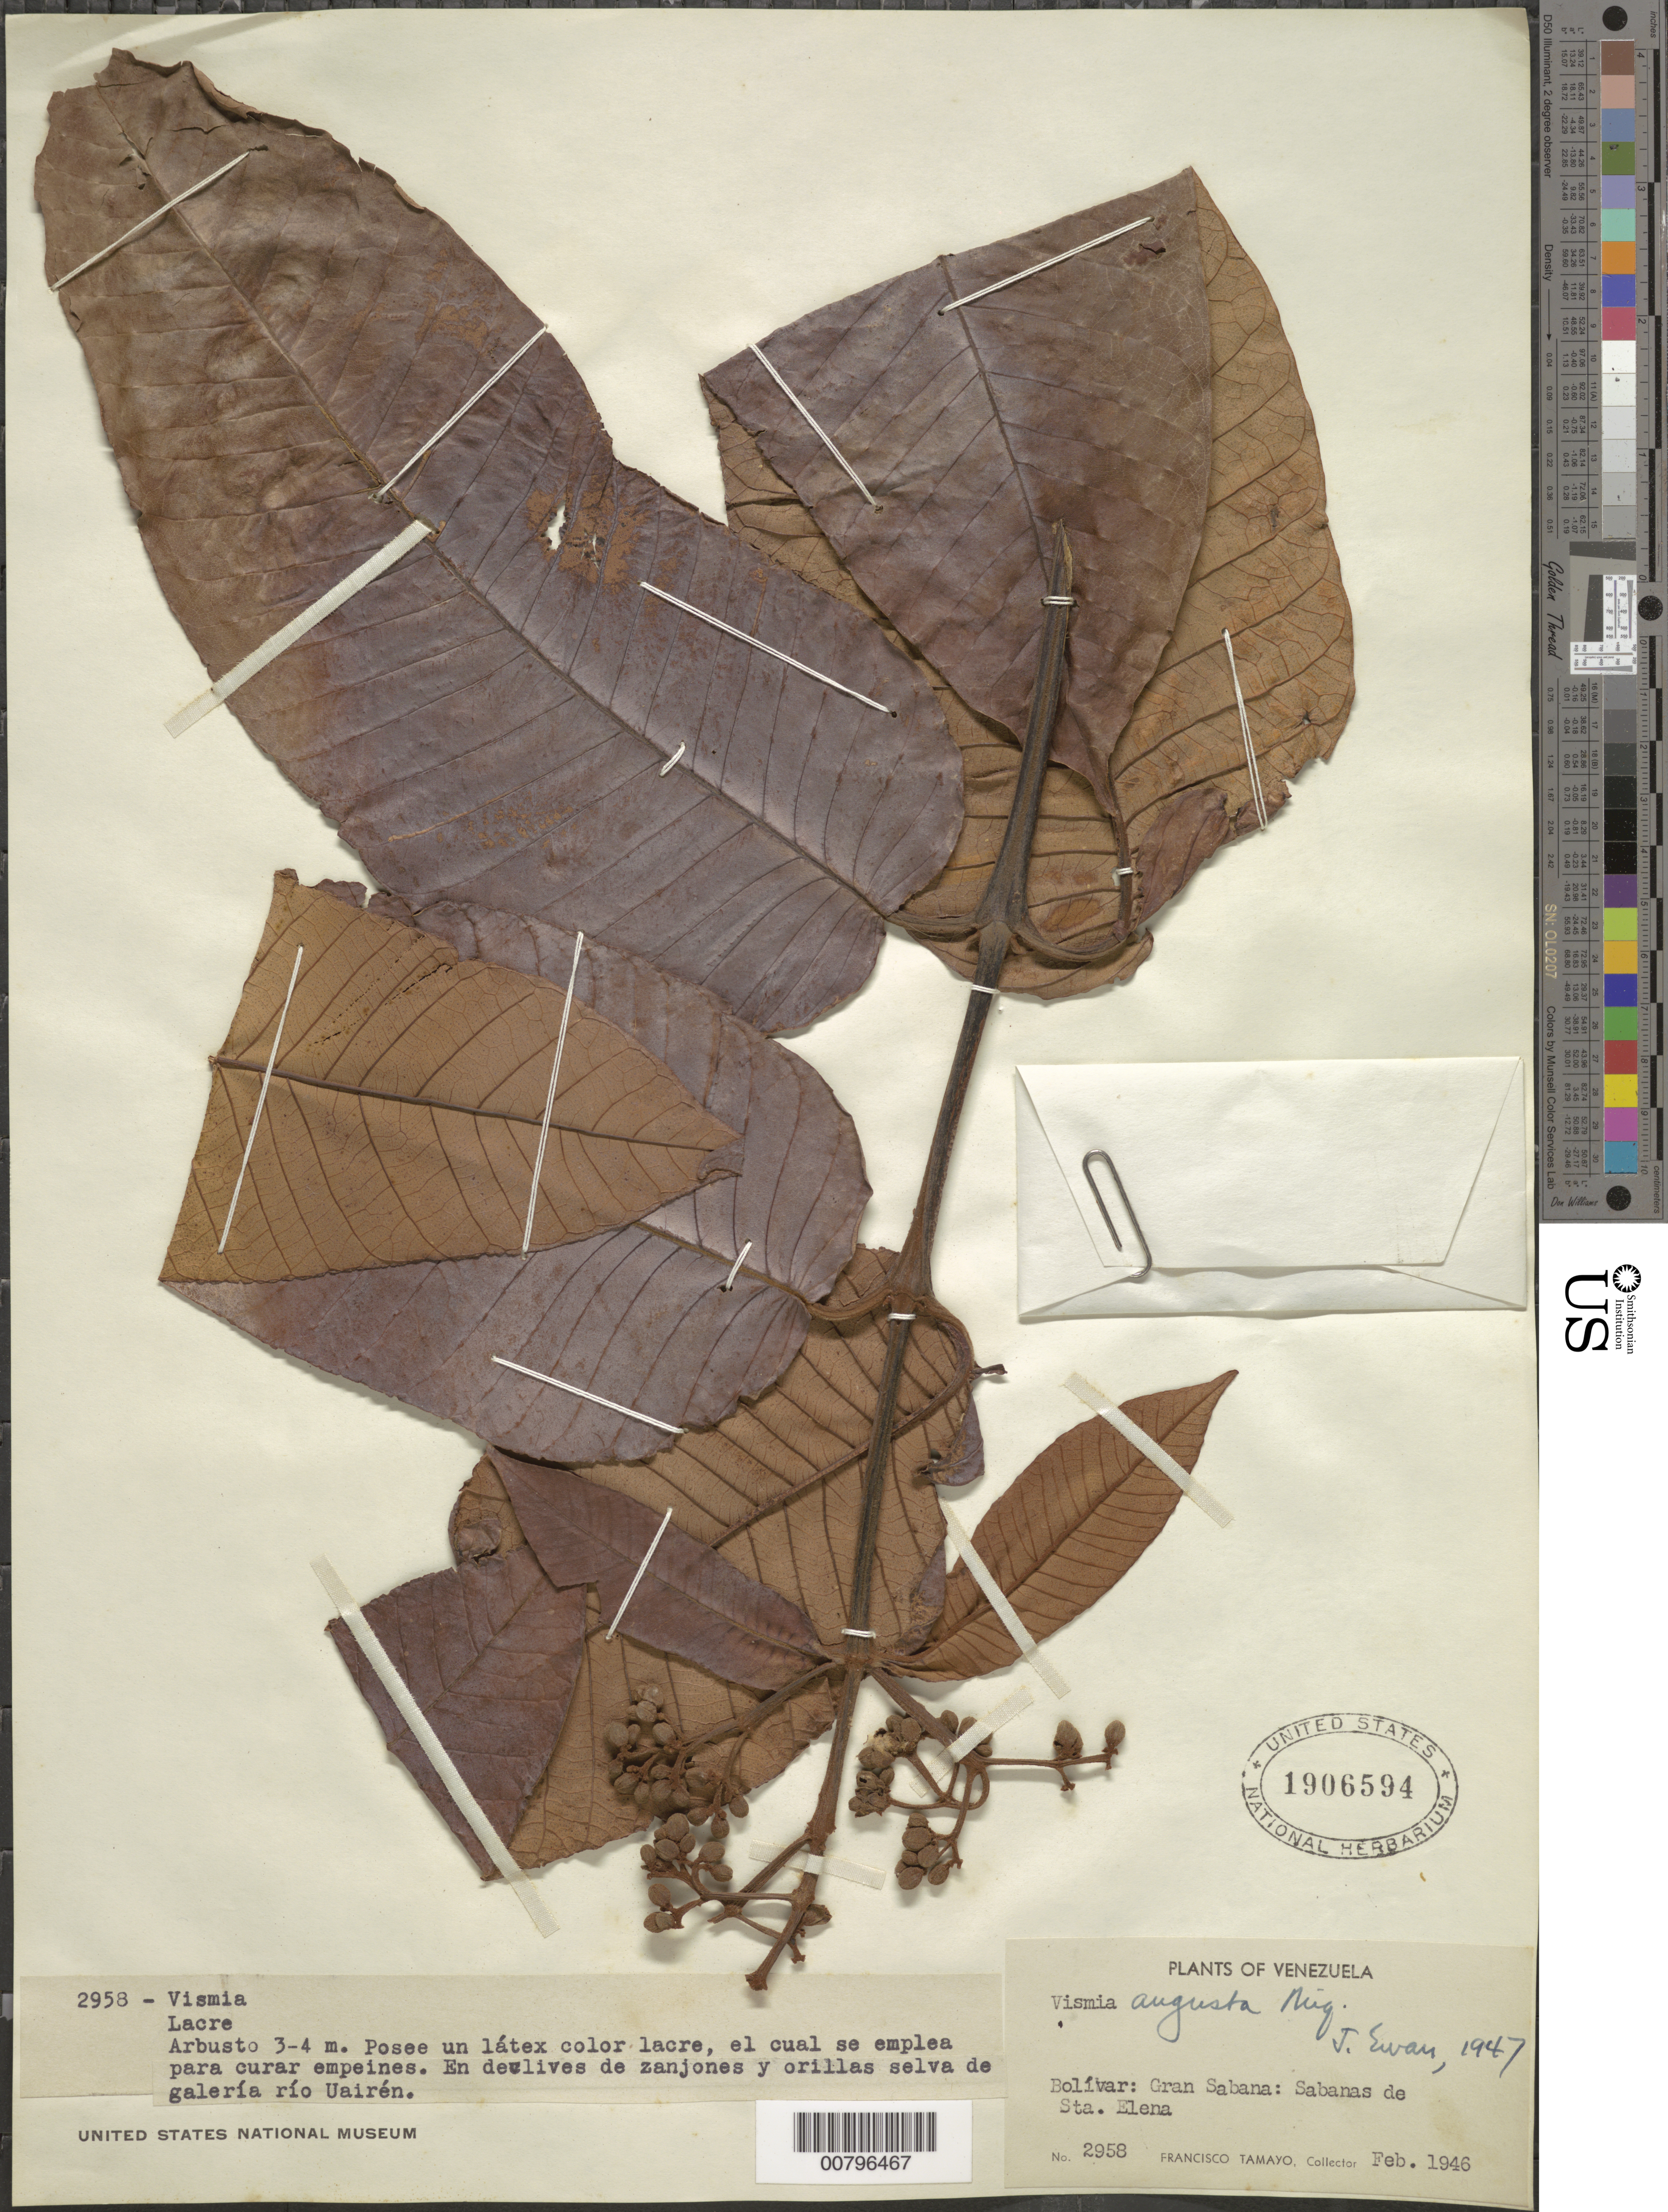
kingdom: Plantae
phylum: Tracheophyta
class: Magnoliopsida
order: Malpighiales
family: Hypericaceae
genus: Vismia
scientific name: Vismia angusta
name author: Miq.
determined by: Ewan, J. A.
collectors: F. Tamayo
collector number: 2958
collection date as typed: Feb-46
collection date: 1946-02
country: Venezuela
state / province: Bolívar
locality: Gran Sabana, Sta. Elena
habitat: Declives de zanjones y orillas de selva de galeria rio Uairen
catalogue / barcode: US 1906594